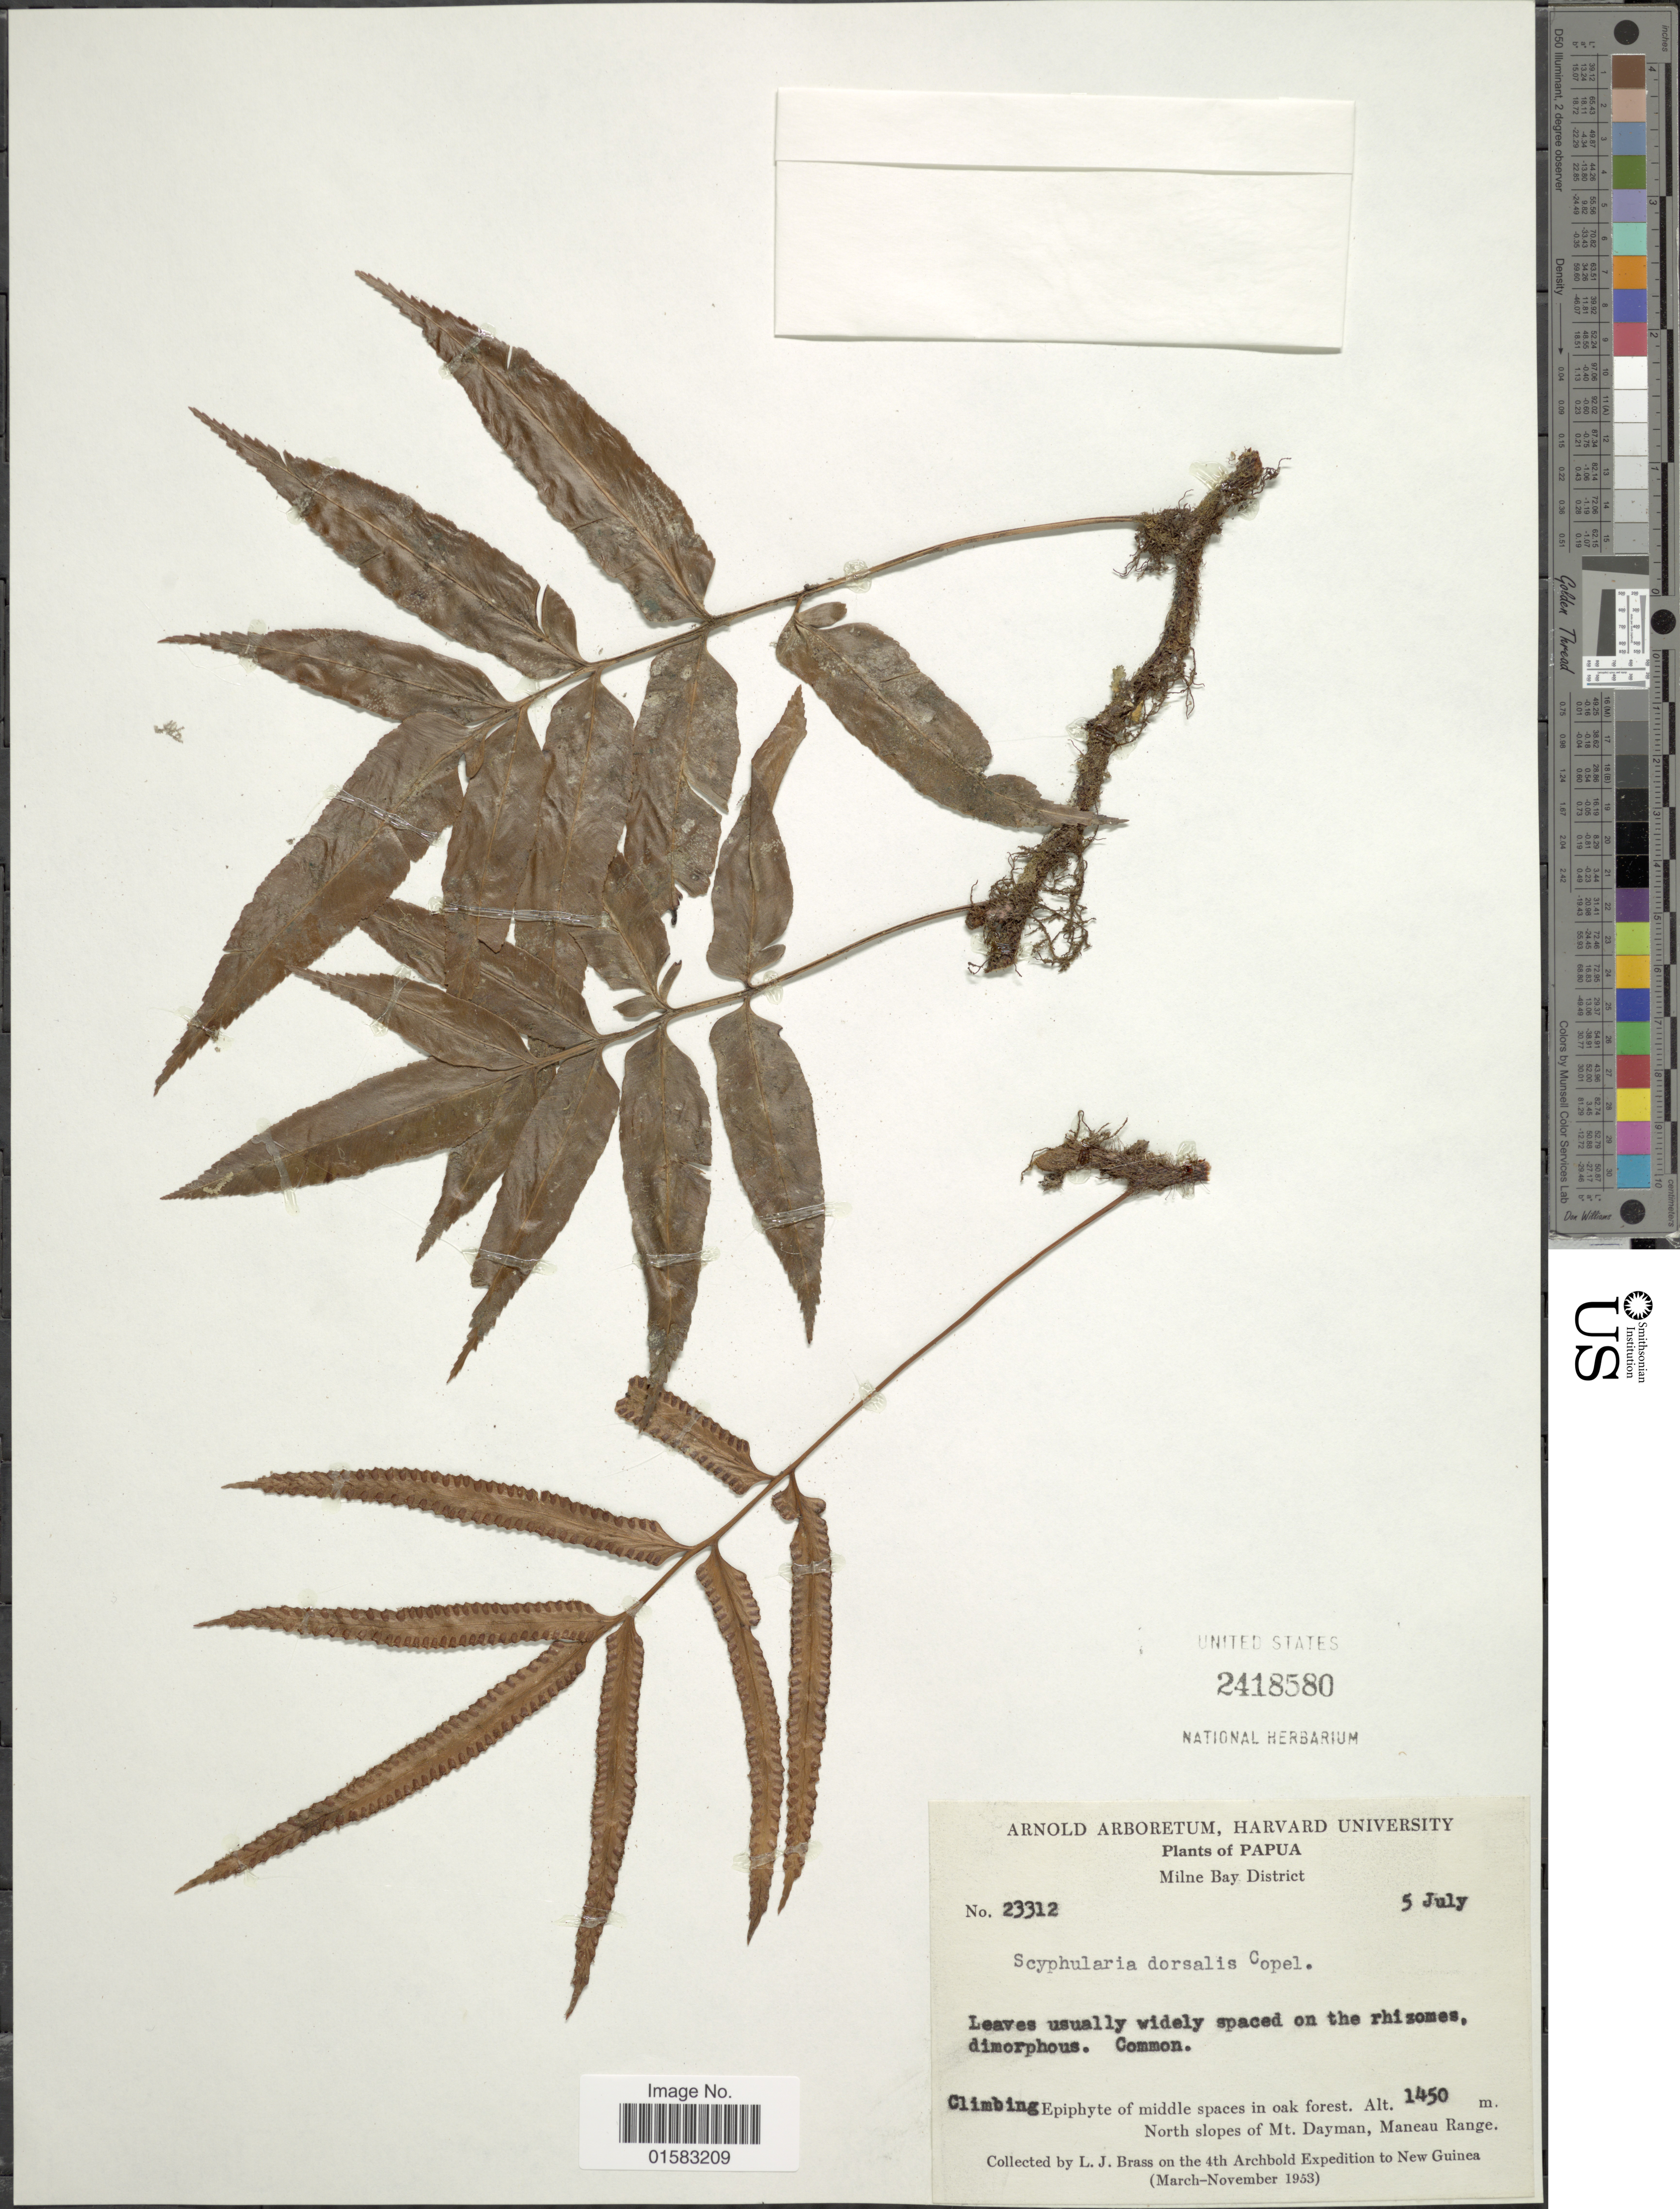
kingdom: Plantae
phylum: Tracheophyta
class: Polypodiopsida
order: Polypodiales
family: Davalliaceae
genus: Davallia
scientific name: Davallia pentaphylla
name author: Blume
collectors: L. J. Brass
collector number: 23312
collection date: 1953-07-05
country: Papua New Guinea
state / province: Milne Bay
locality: North slopes of Mt. Dayman, Maneau Range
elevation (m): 1450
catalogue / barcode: US 2418580